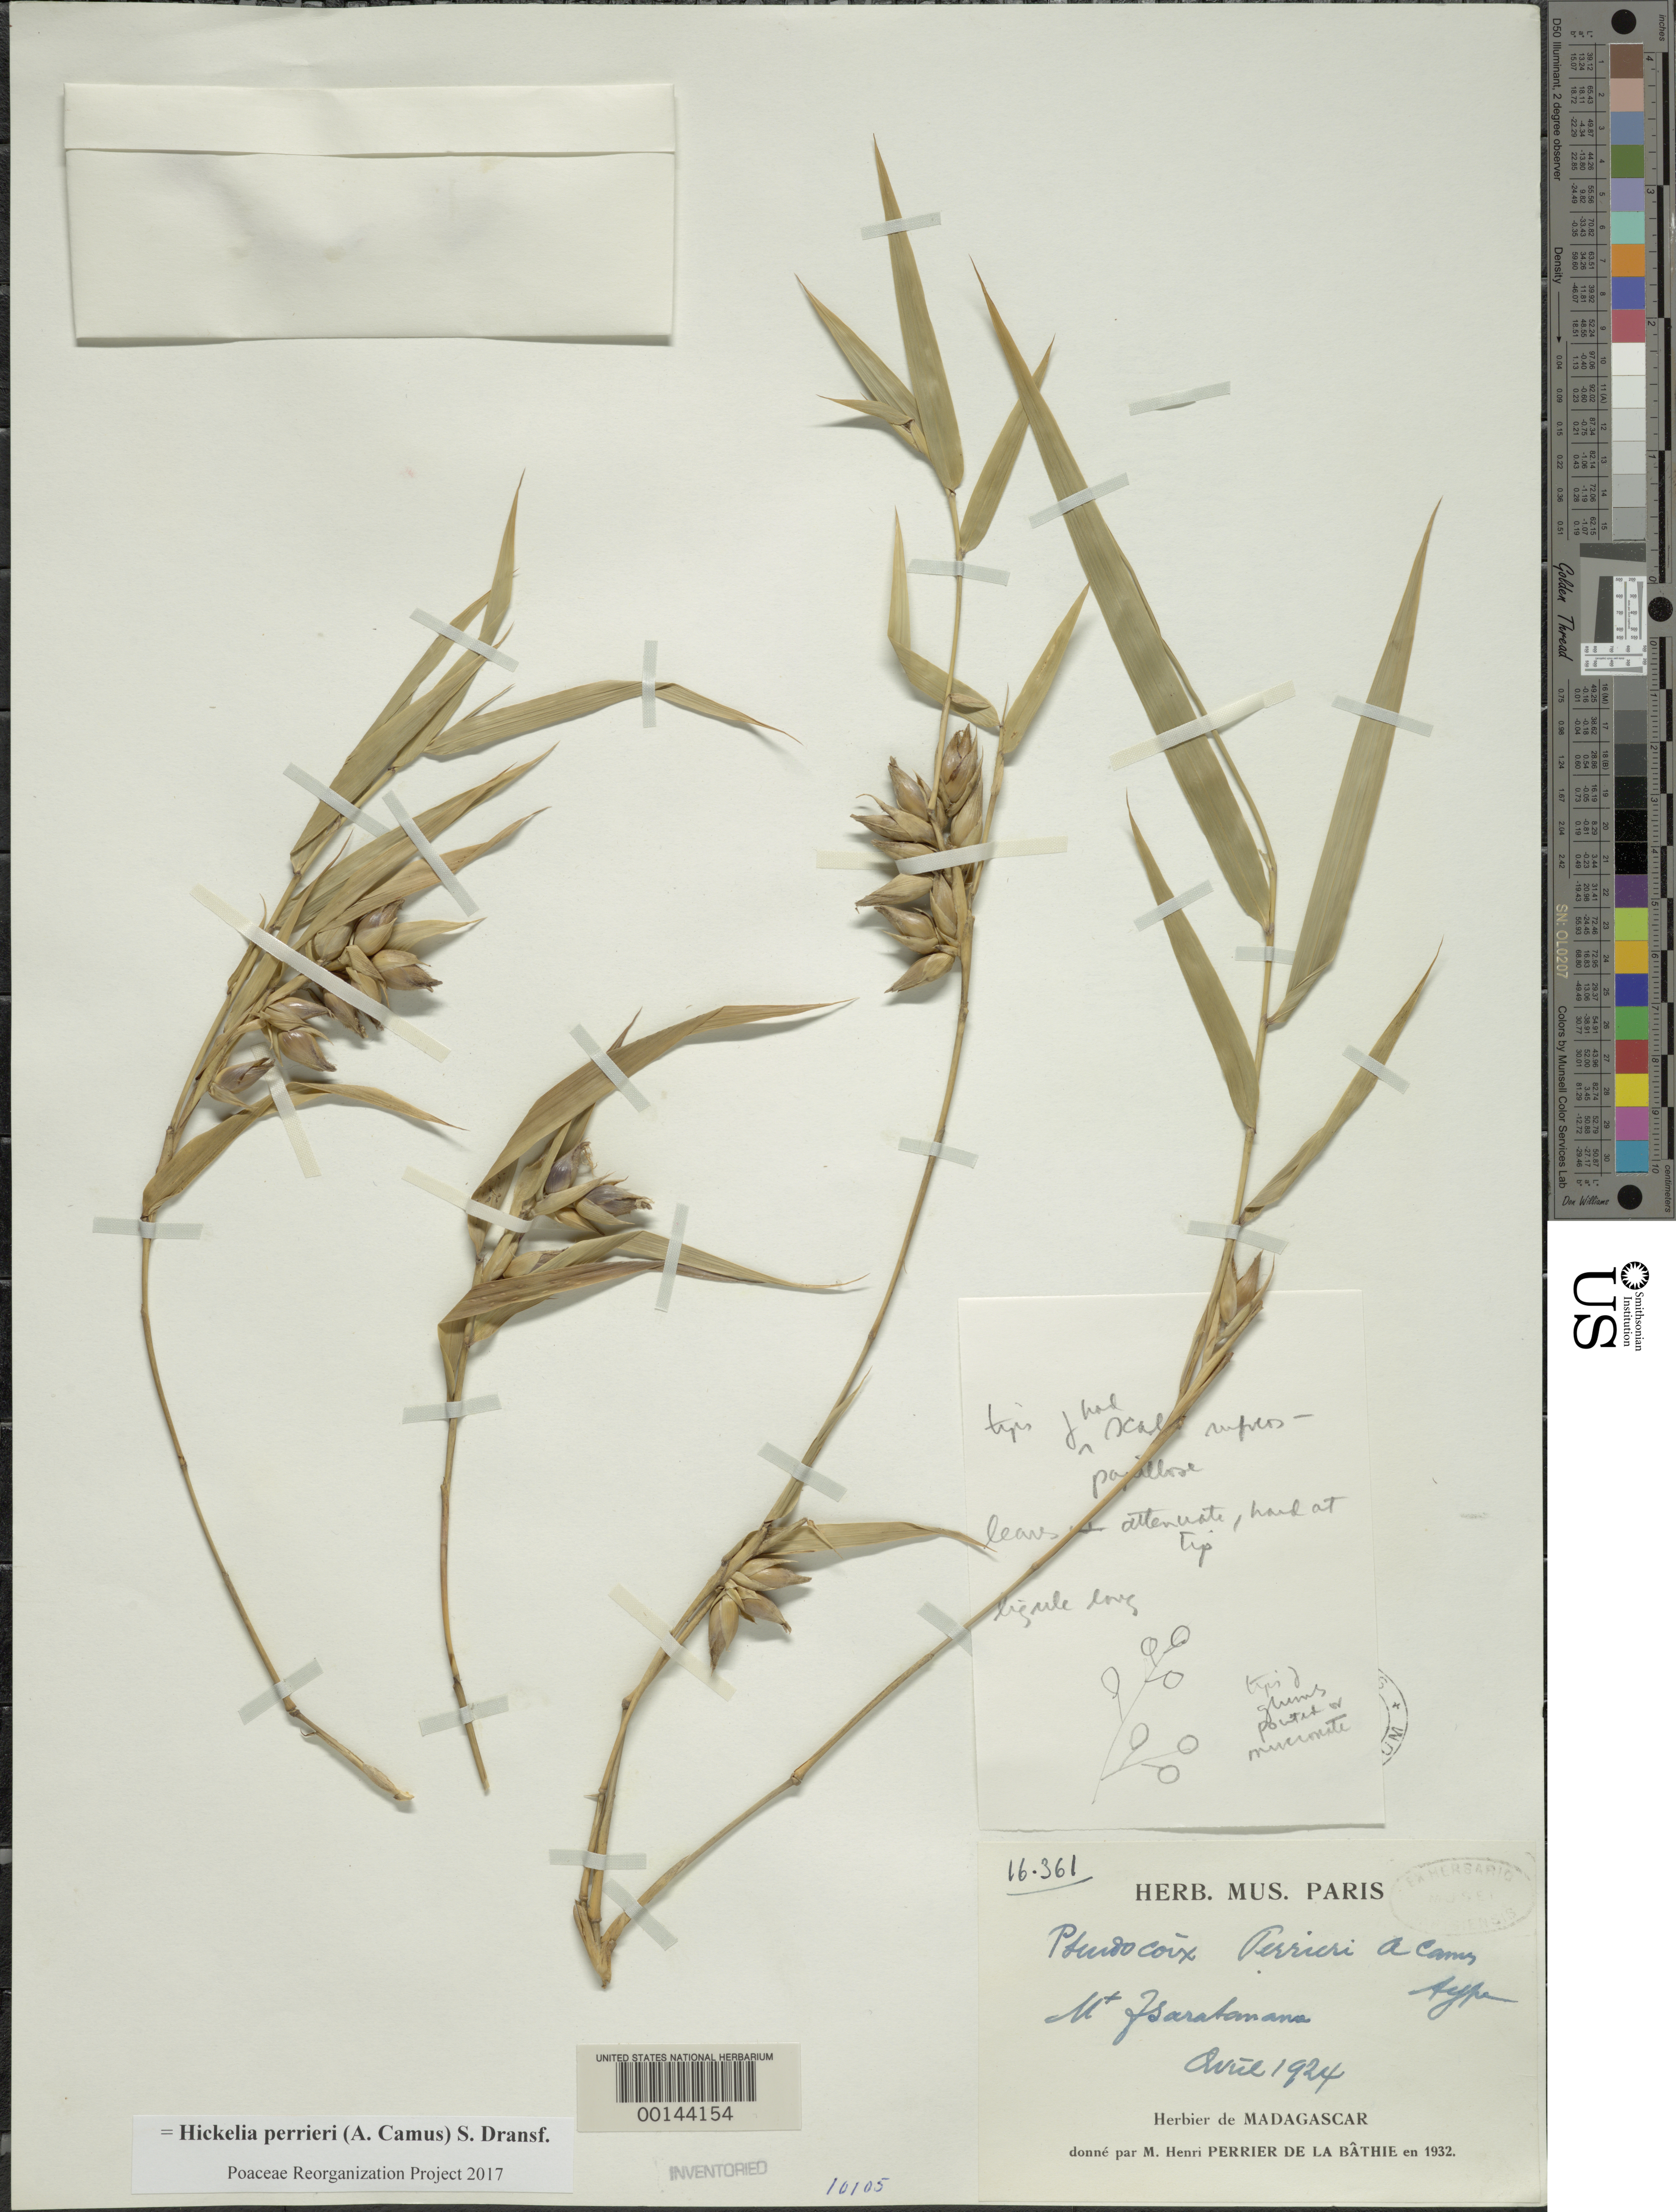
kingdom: Plantae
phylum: Tracheophyta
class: Liliopsida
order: Poales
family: Poaceae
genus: Hickelia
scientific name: Hickelia perrieri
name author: (A. Camus) S. Dransf.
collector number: ___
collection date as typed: Apr 1924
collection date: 1924-04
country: Madagascar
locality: Mt. fsartamana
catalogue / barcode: US 2305134-2